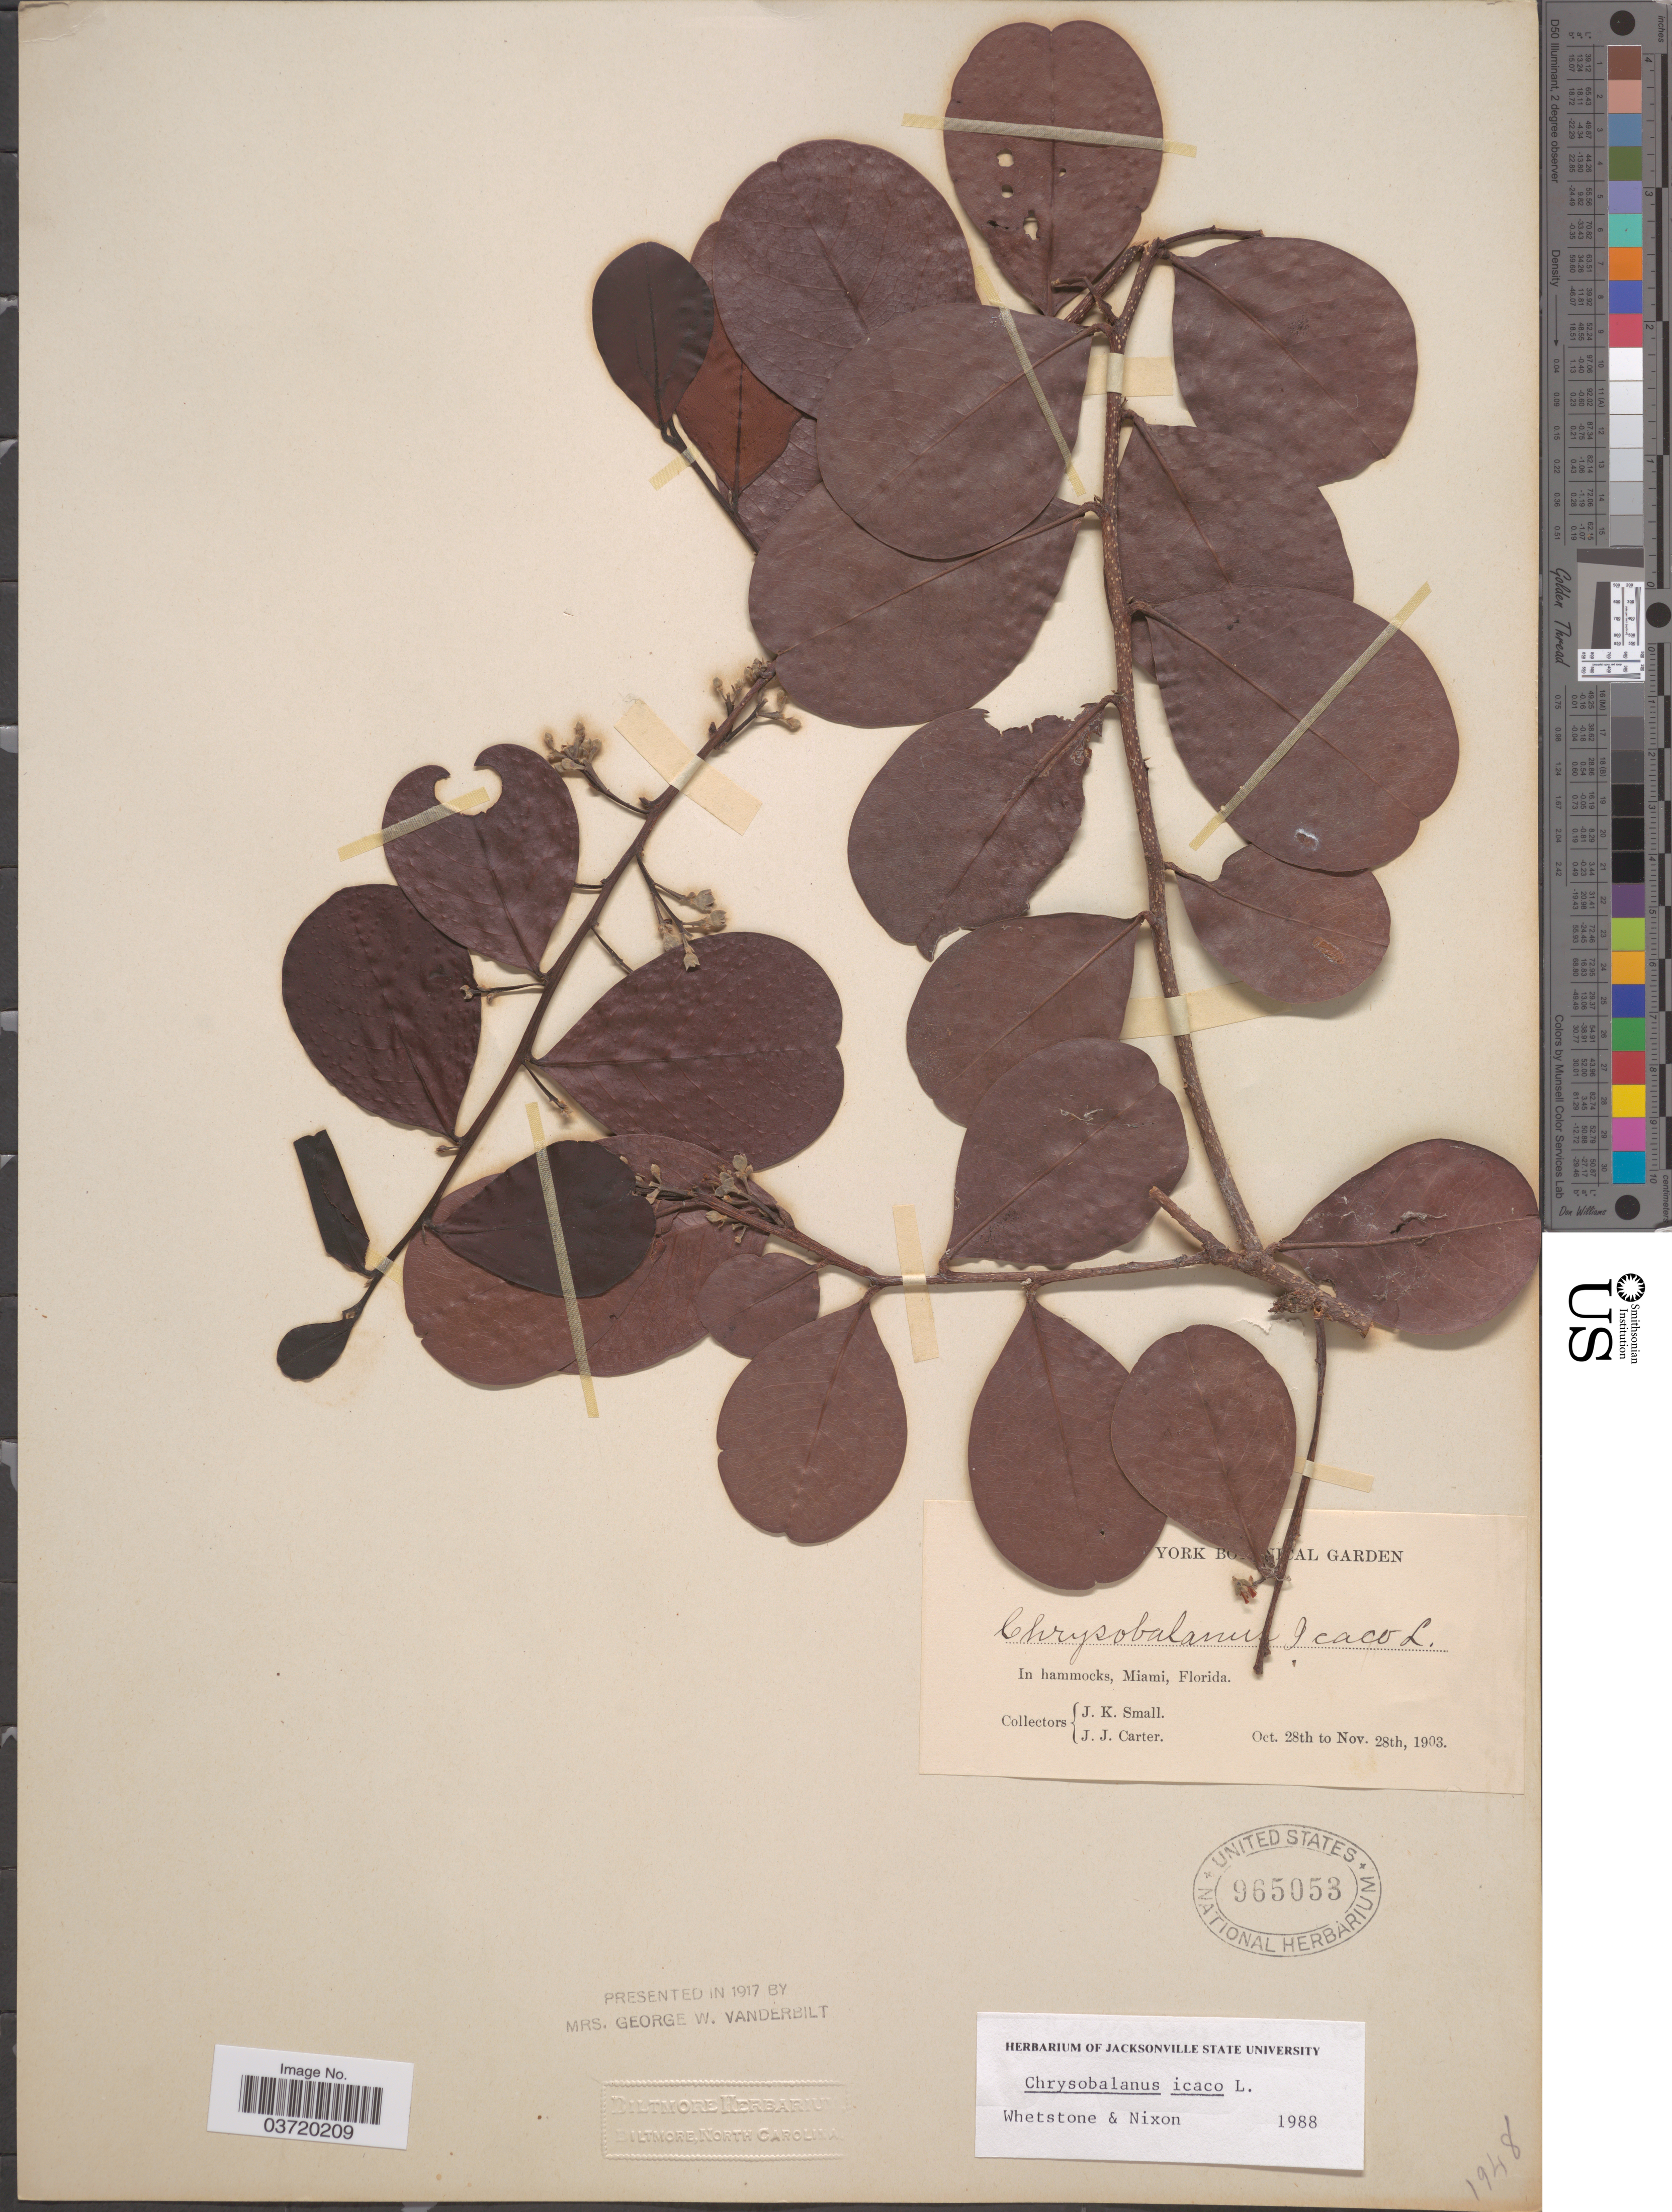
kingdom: Plantae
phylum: Tracheophyta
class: Magnoliopsida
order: Malpighiales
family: Chrysobalanaceae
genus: Chrysobalanus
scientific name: Chrysobalanus icaco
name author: L.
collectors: J. K. Small & J. Carter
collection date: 1903-10-28/1903-11-28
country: United States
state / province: Florida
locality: In hammocks, Miami.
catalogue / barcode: US 965053